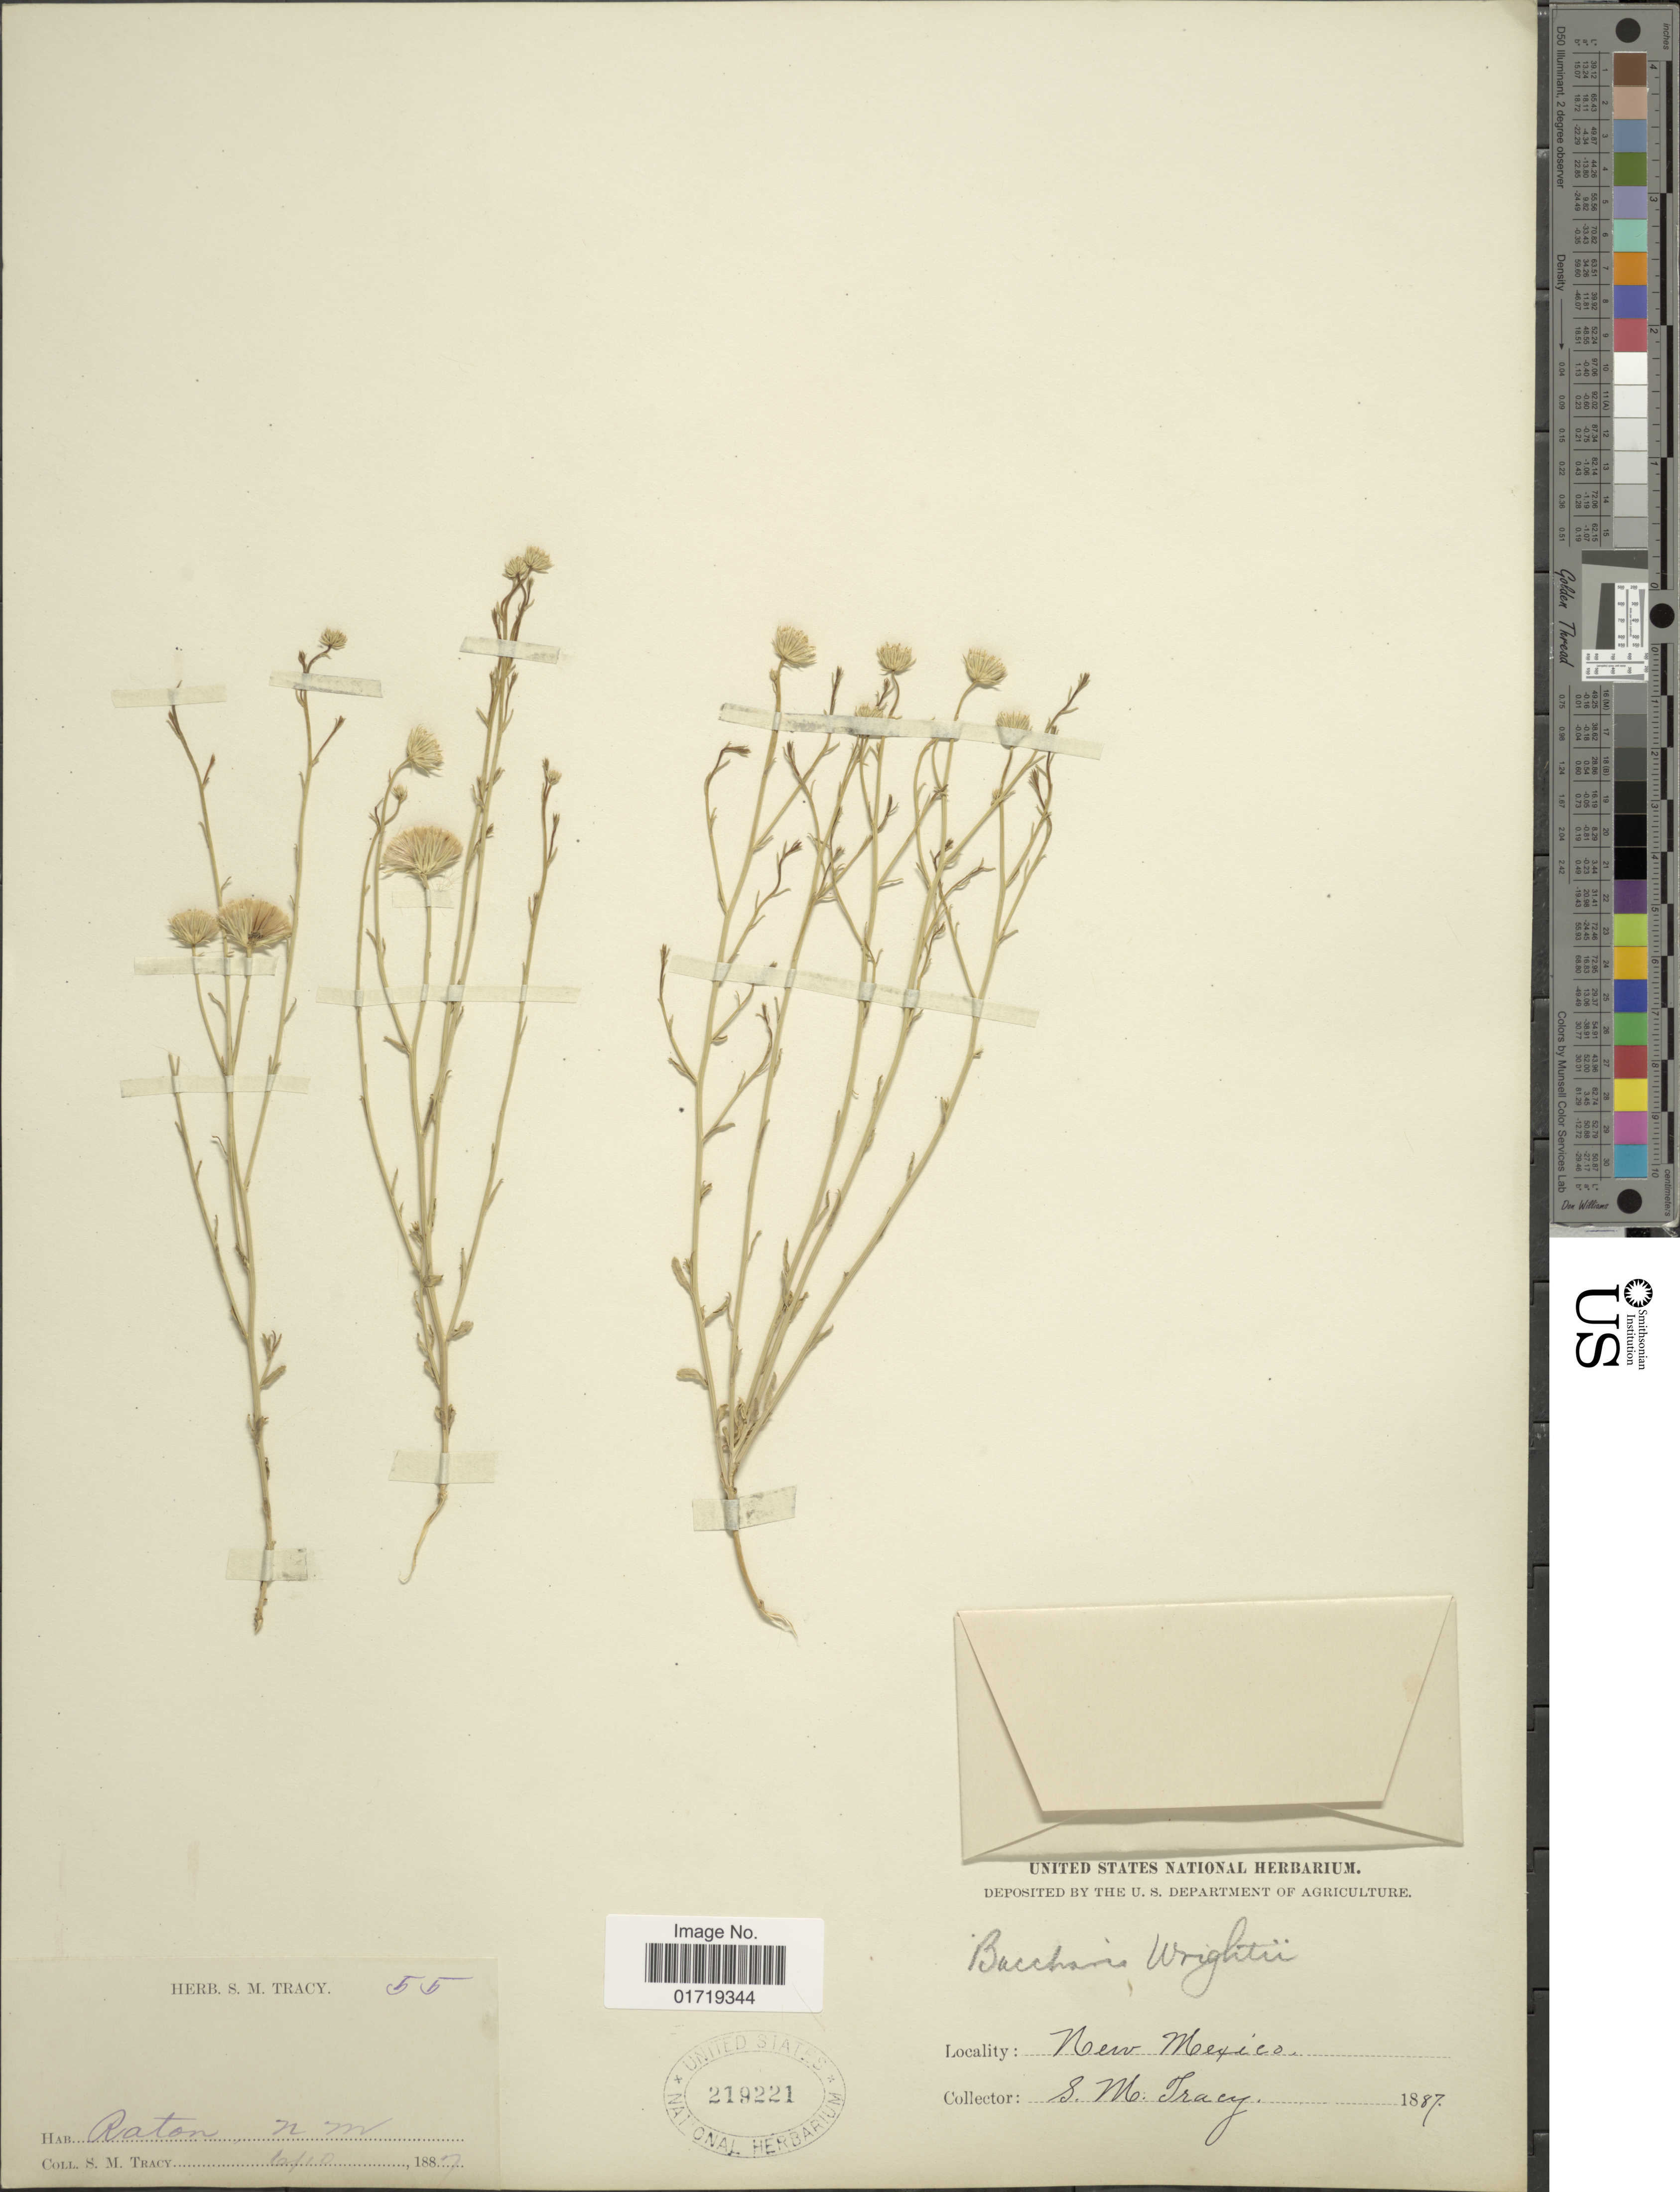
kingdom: Plantae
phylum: Tracheophyta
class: Magnoliopsida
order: Asterales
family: Asteraceae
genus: Baccharis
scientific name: Baccharis wrightii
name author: A. Gray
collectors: S. M. Tracy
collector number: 55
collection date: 1887-09-10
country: United States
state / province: New Mexico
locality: Raton, N. M.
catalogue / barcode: US 469181